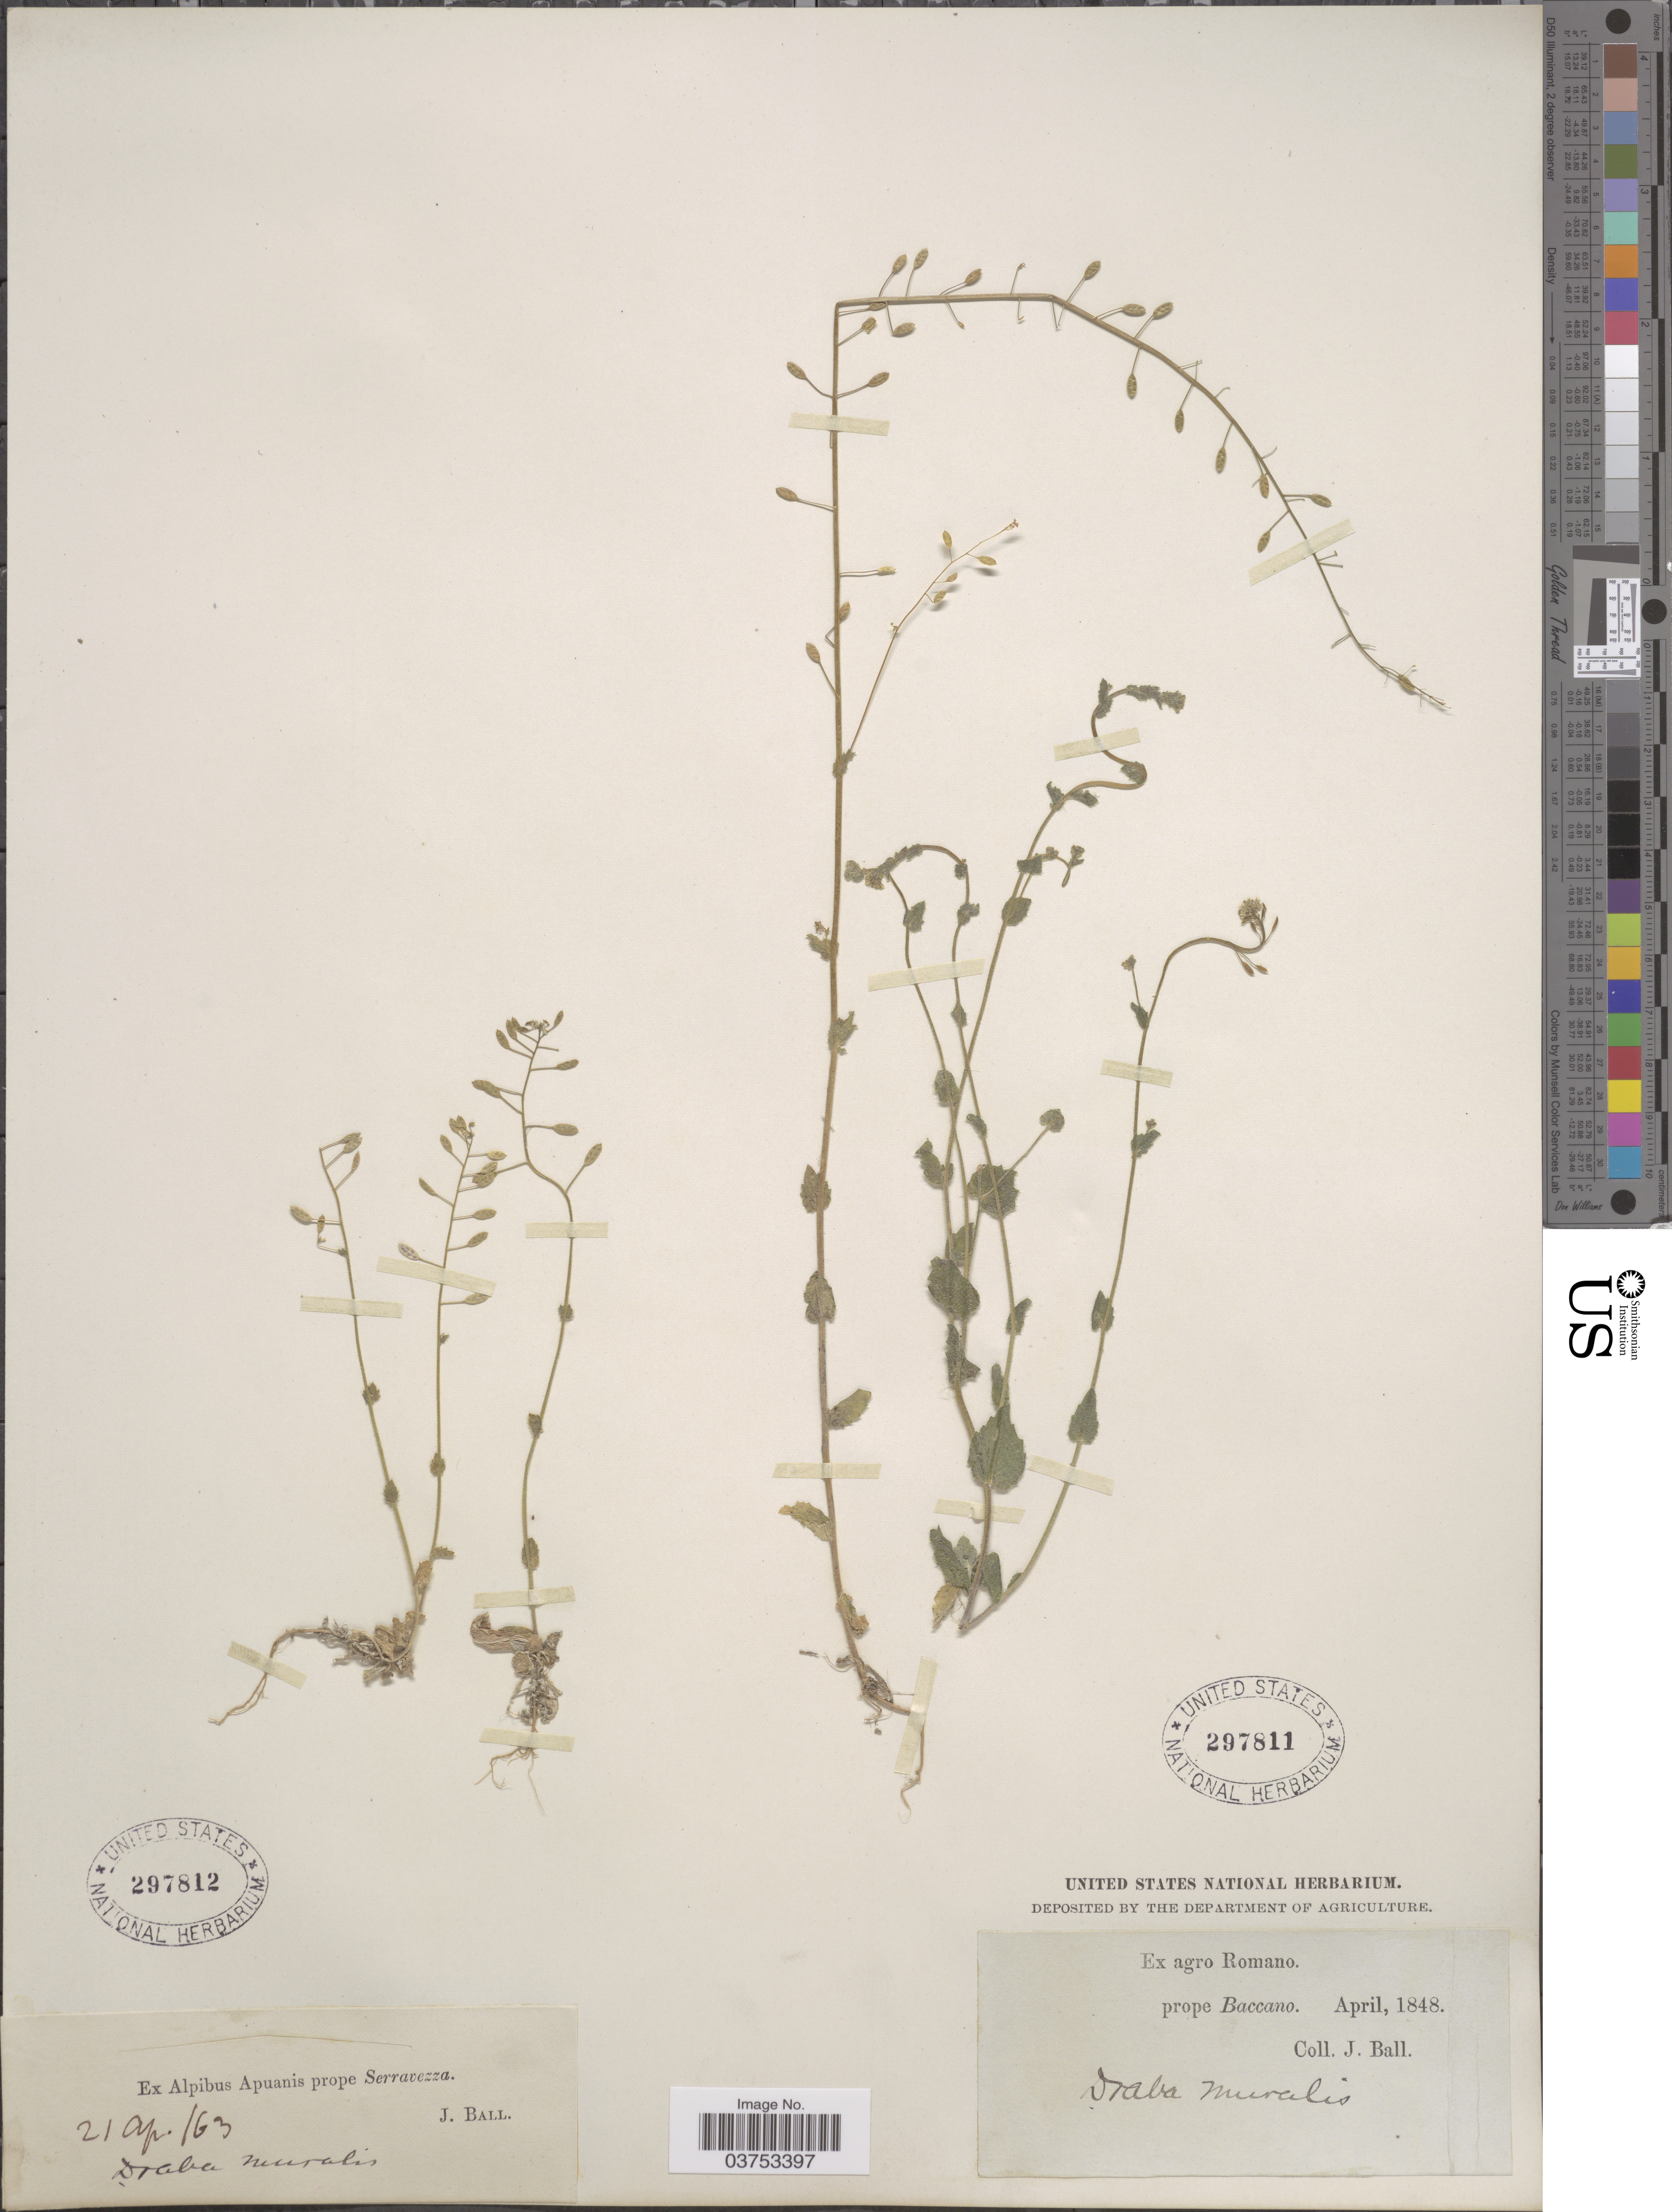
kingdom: Plantae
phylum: Tracheophyta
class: Magnoliopsida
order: Brassicales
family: Brassicaceae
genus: Draba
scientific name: Draba muralis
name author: L.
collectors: J. Ball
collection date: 1848-04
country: Italy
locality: Ex agro Romano. prope Baccano.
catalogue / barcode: US 297811-2